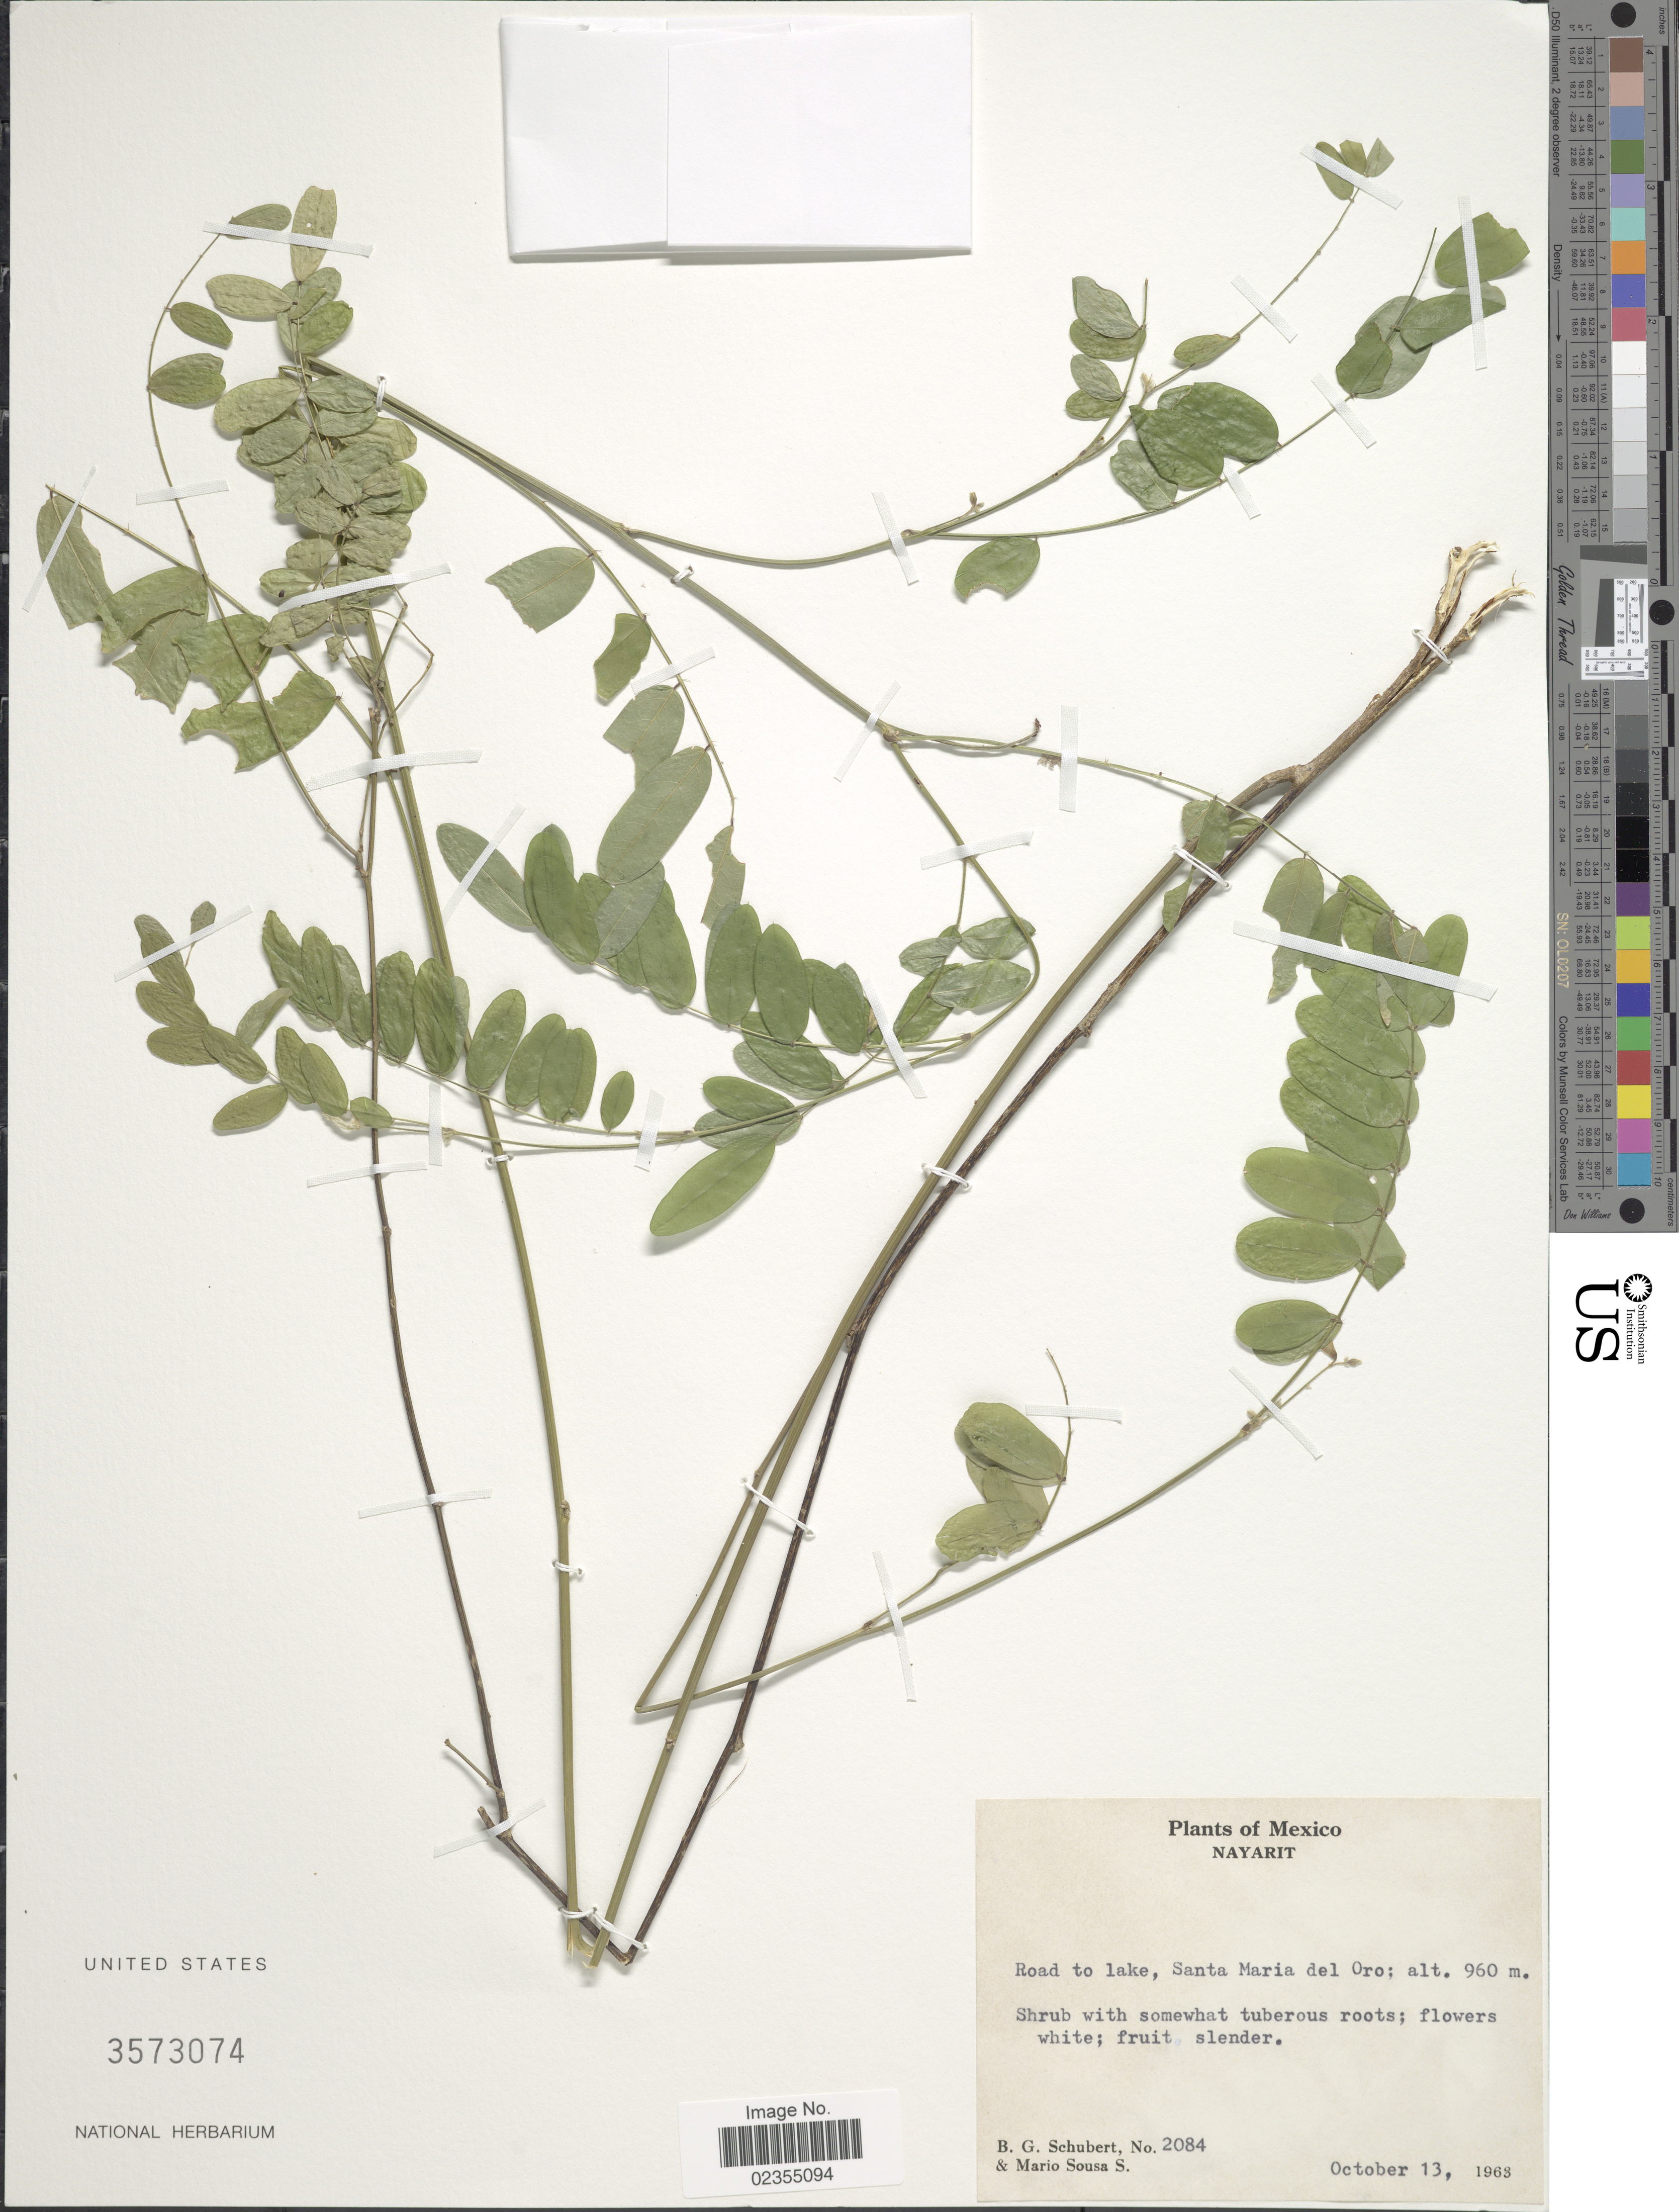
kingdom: Plantae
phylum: Tracheophyta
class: Magnoliopsida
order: Fabales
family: Fabaceae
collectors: B. Schubert & M. Sousa S.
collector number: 2084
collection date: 1963-10-13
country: Mexico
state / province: Nayarit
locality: Road to lake, Santa Maria del Oro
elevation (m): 960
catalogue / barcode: US 3573074